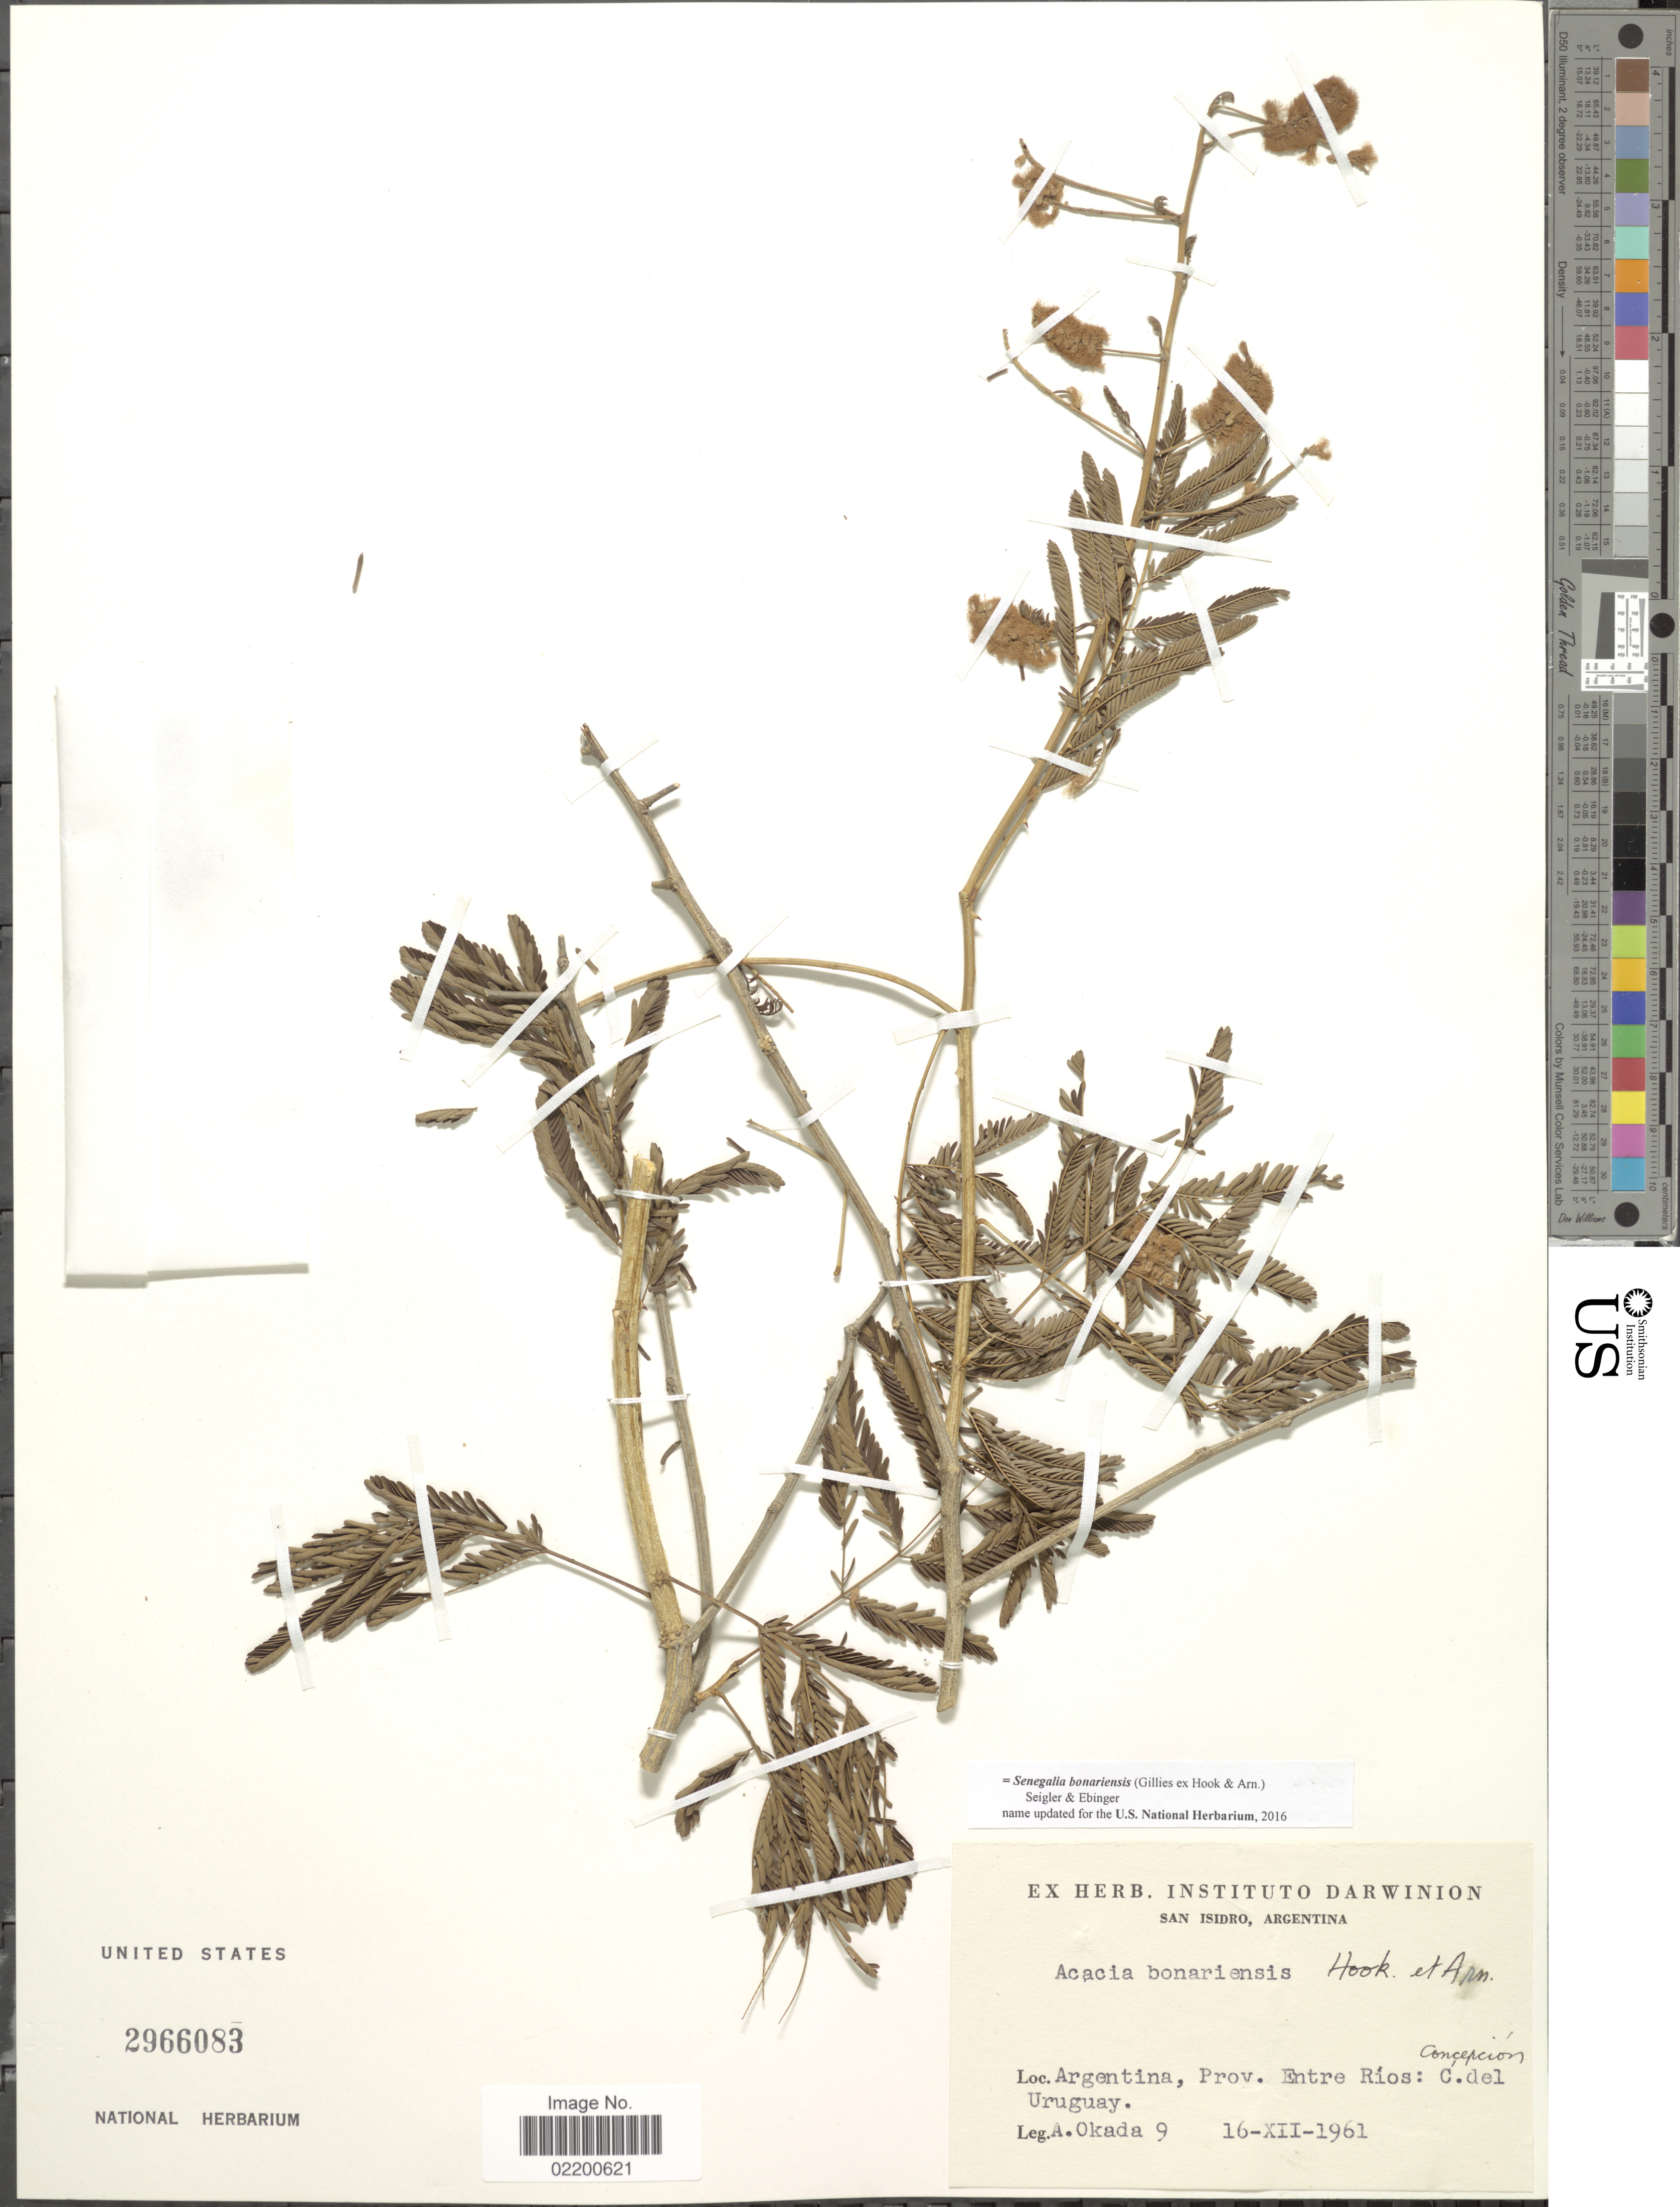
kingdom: Plantae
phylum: Tracheophyta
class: Magnoliopsida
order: Fabales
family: Fabaceae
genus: Senegalia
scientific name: Senegalia bonariensis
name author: (Gillies ex Hook. & Arn.) Seigler & Ebinger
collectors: A. Okada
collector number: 9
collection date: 1961-12-16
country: Argentina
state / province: Entre Rios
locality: Argentina, Prov. Entre Rios: C. del Uruguay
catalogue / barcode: US 2966083